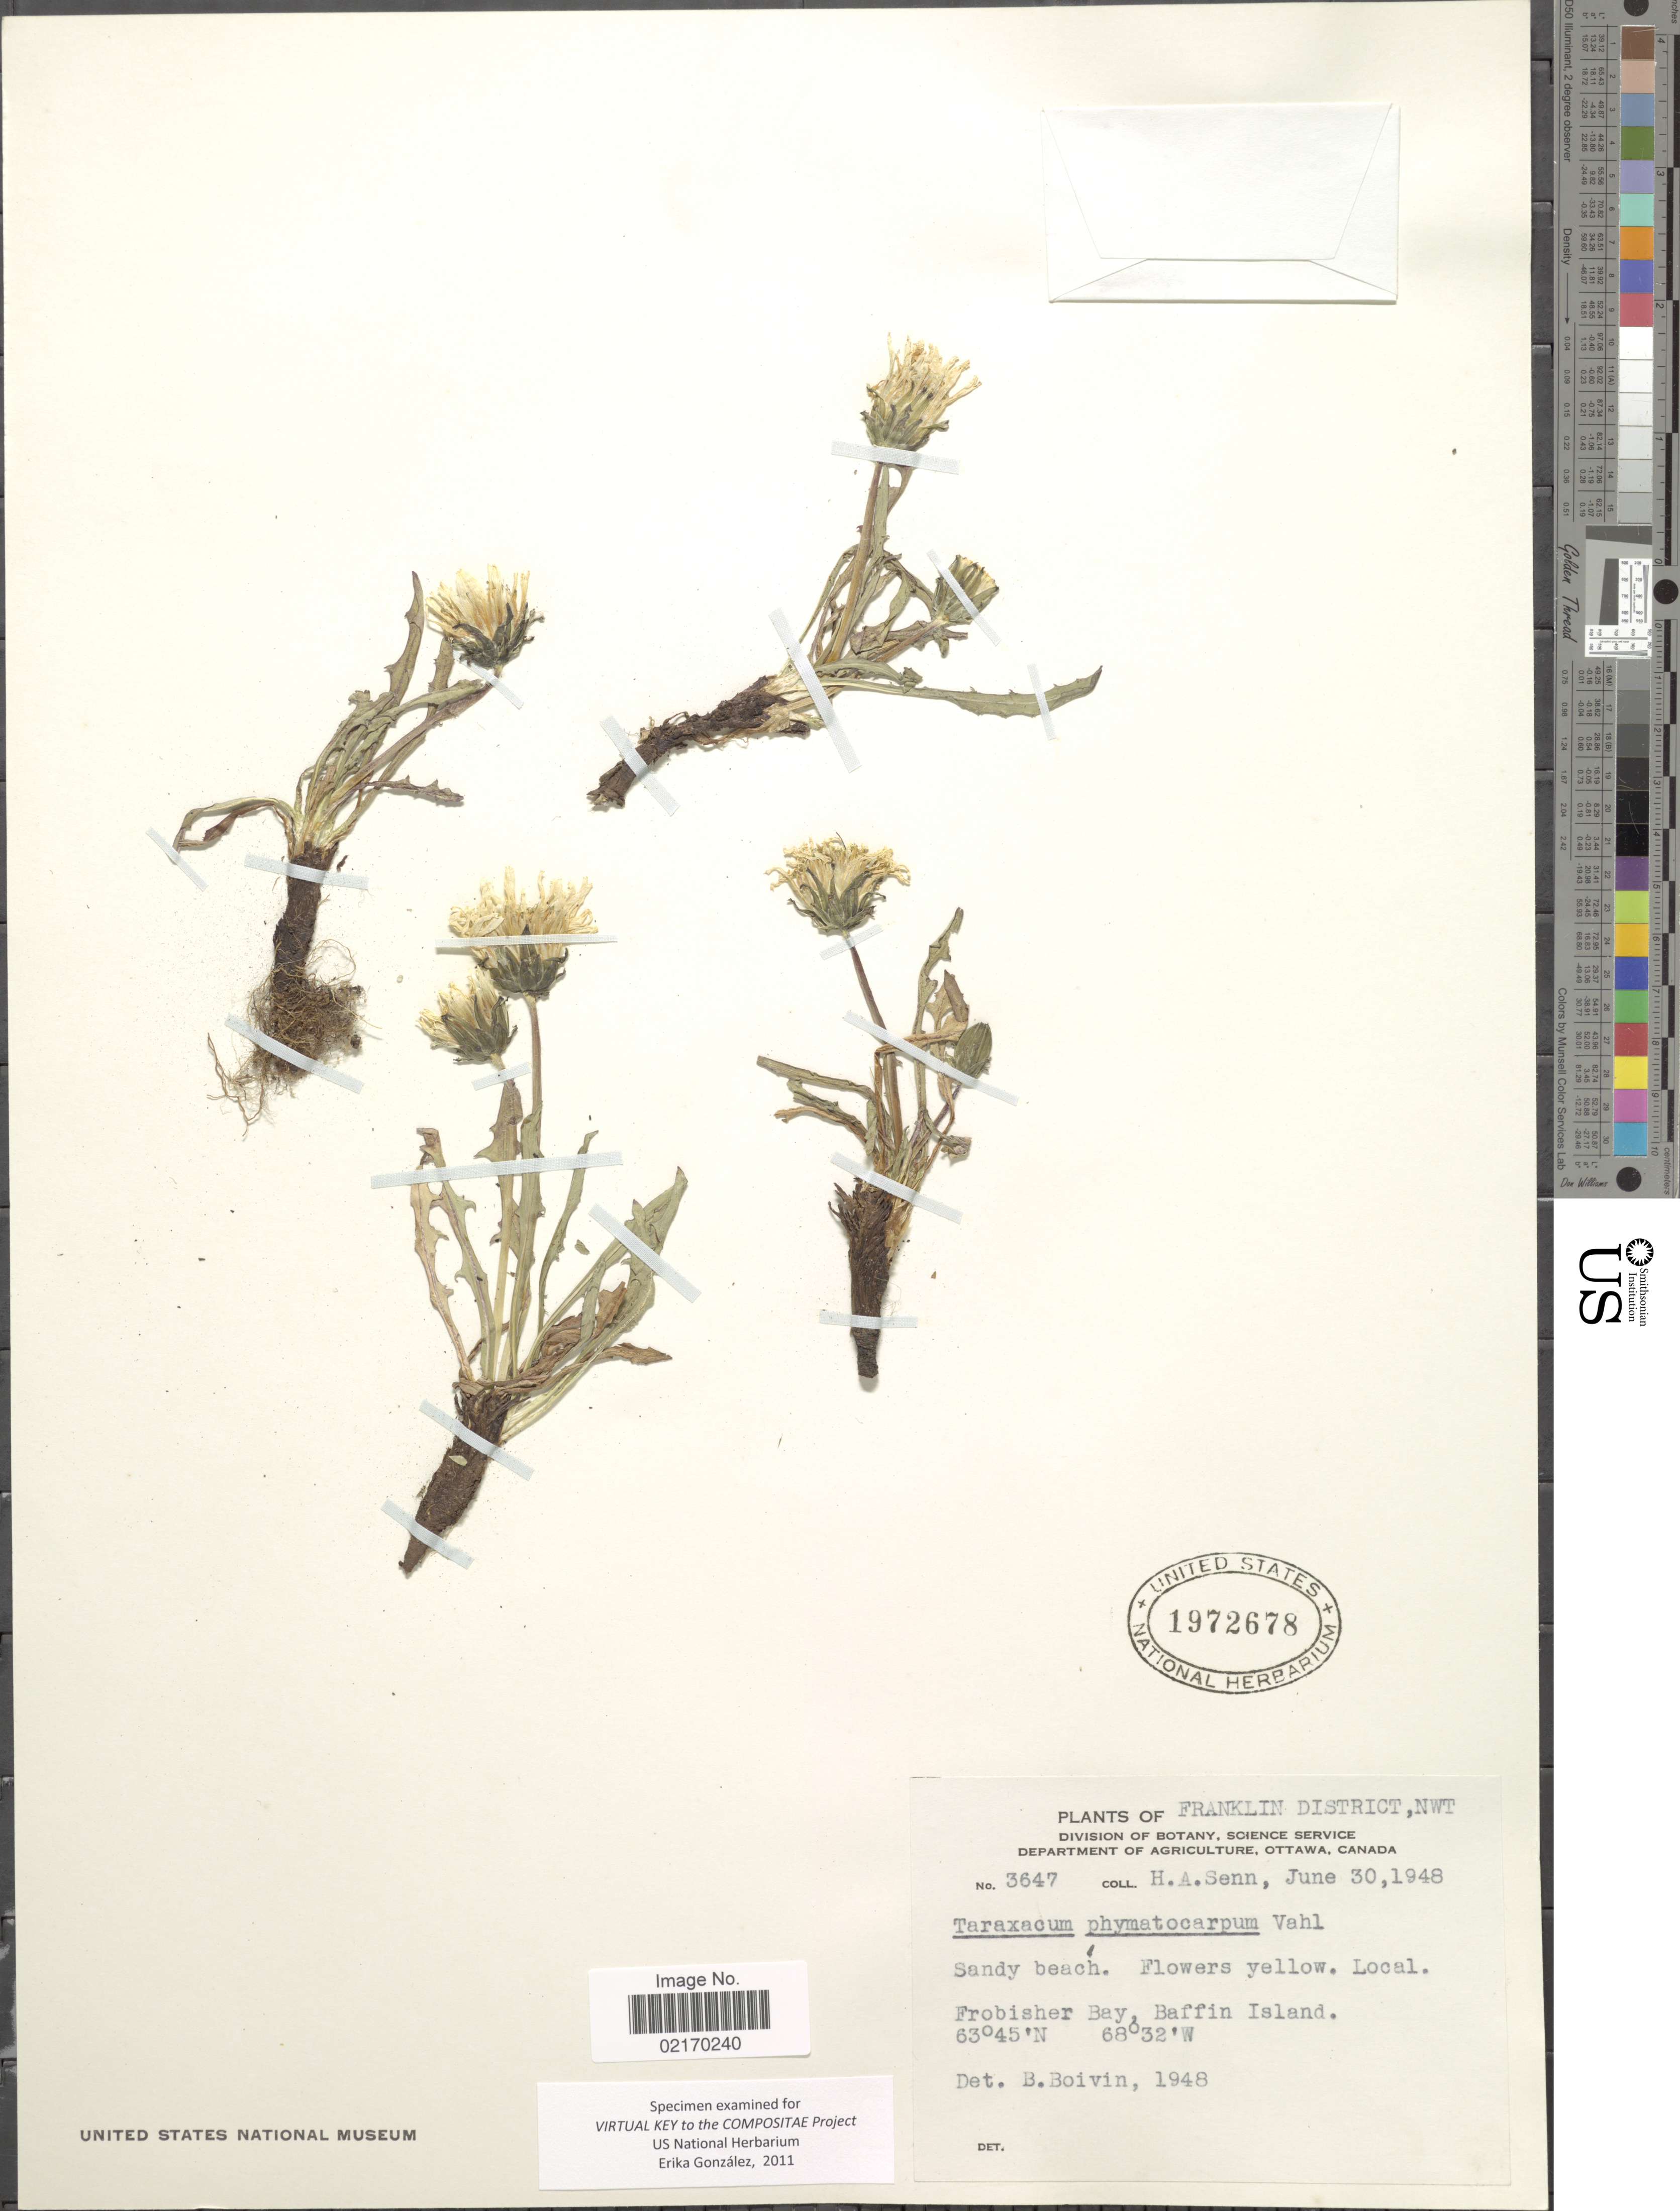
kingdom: Plantae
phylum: Tracheophyta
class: Magnoliopsida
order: Asterales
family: Asteraceae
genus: Taraxacum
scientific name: Taraxacum phymatocarpum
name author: J. Vahl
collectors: H. Senn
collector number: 3647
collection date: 1948-06-30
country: Canada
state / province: Northwest Territories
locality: Franklin District. Frobisher Bay, Baffin Island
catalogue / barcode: US 1972678